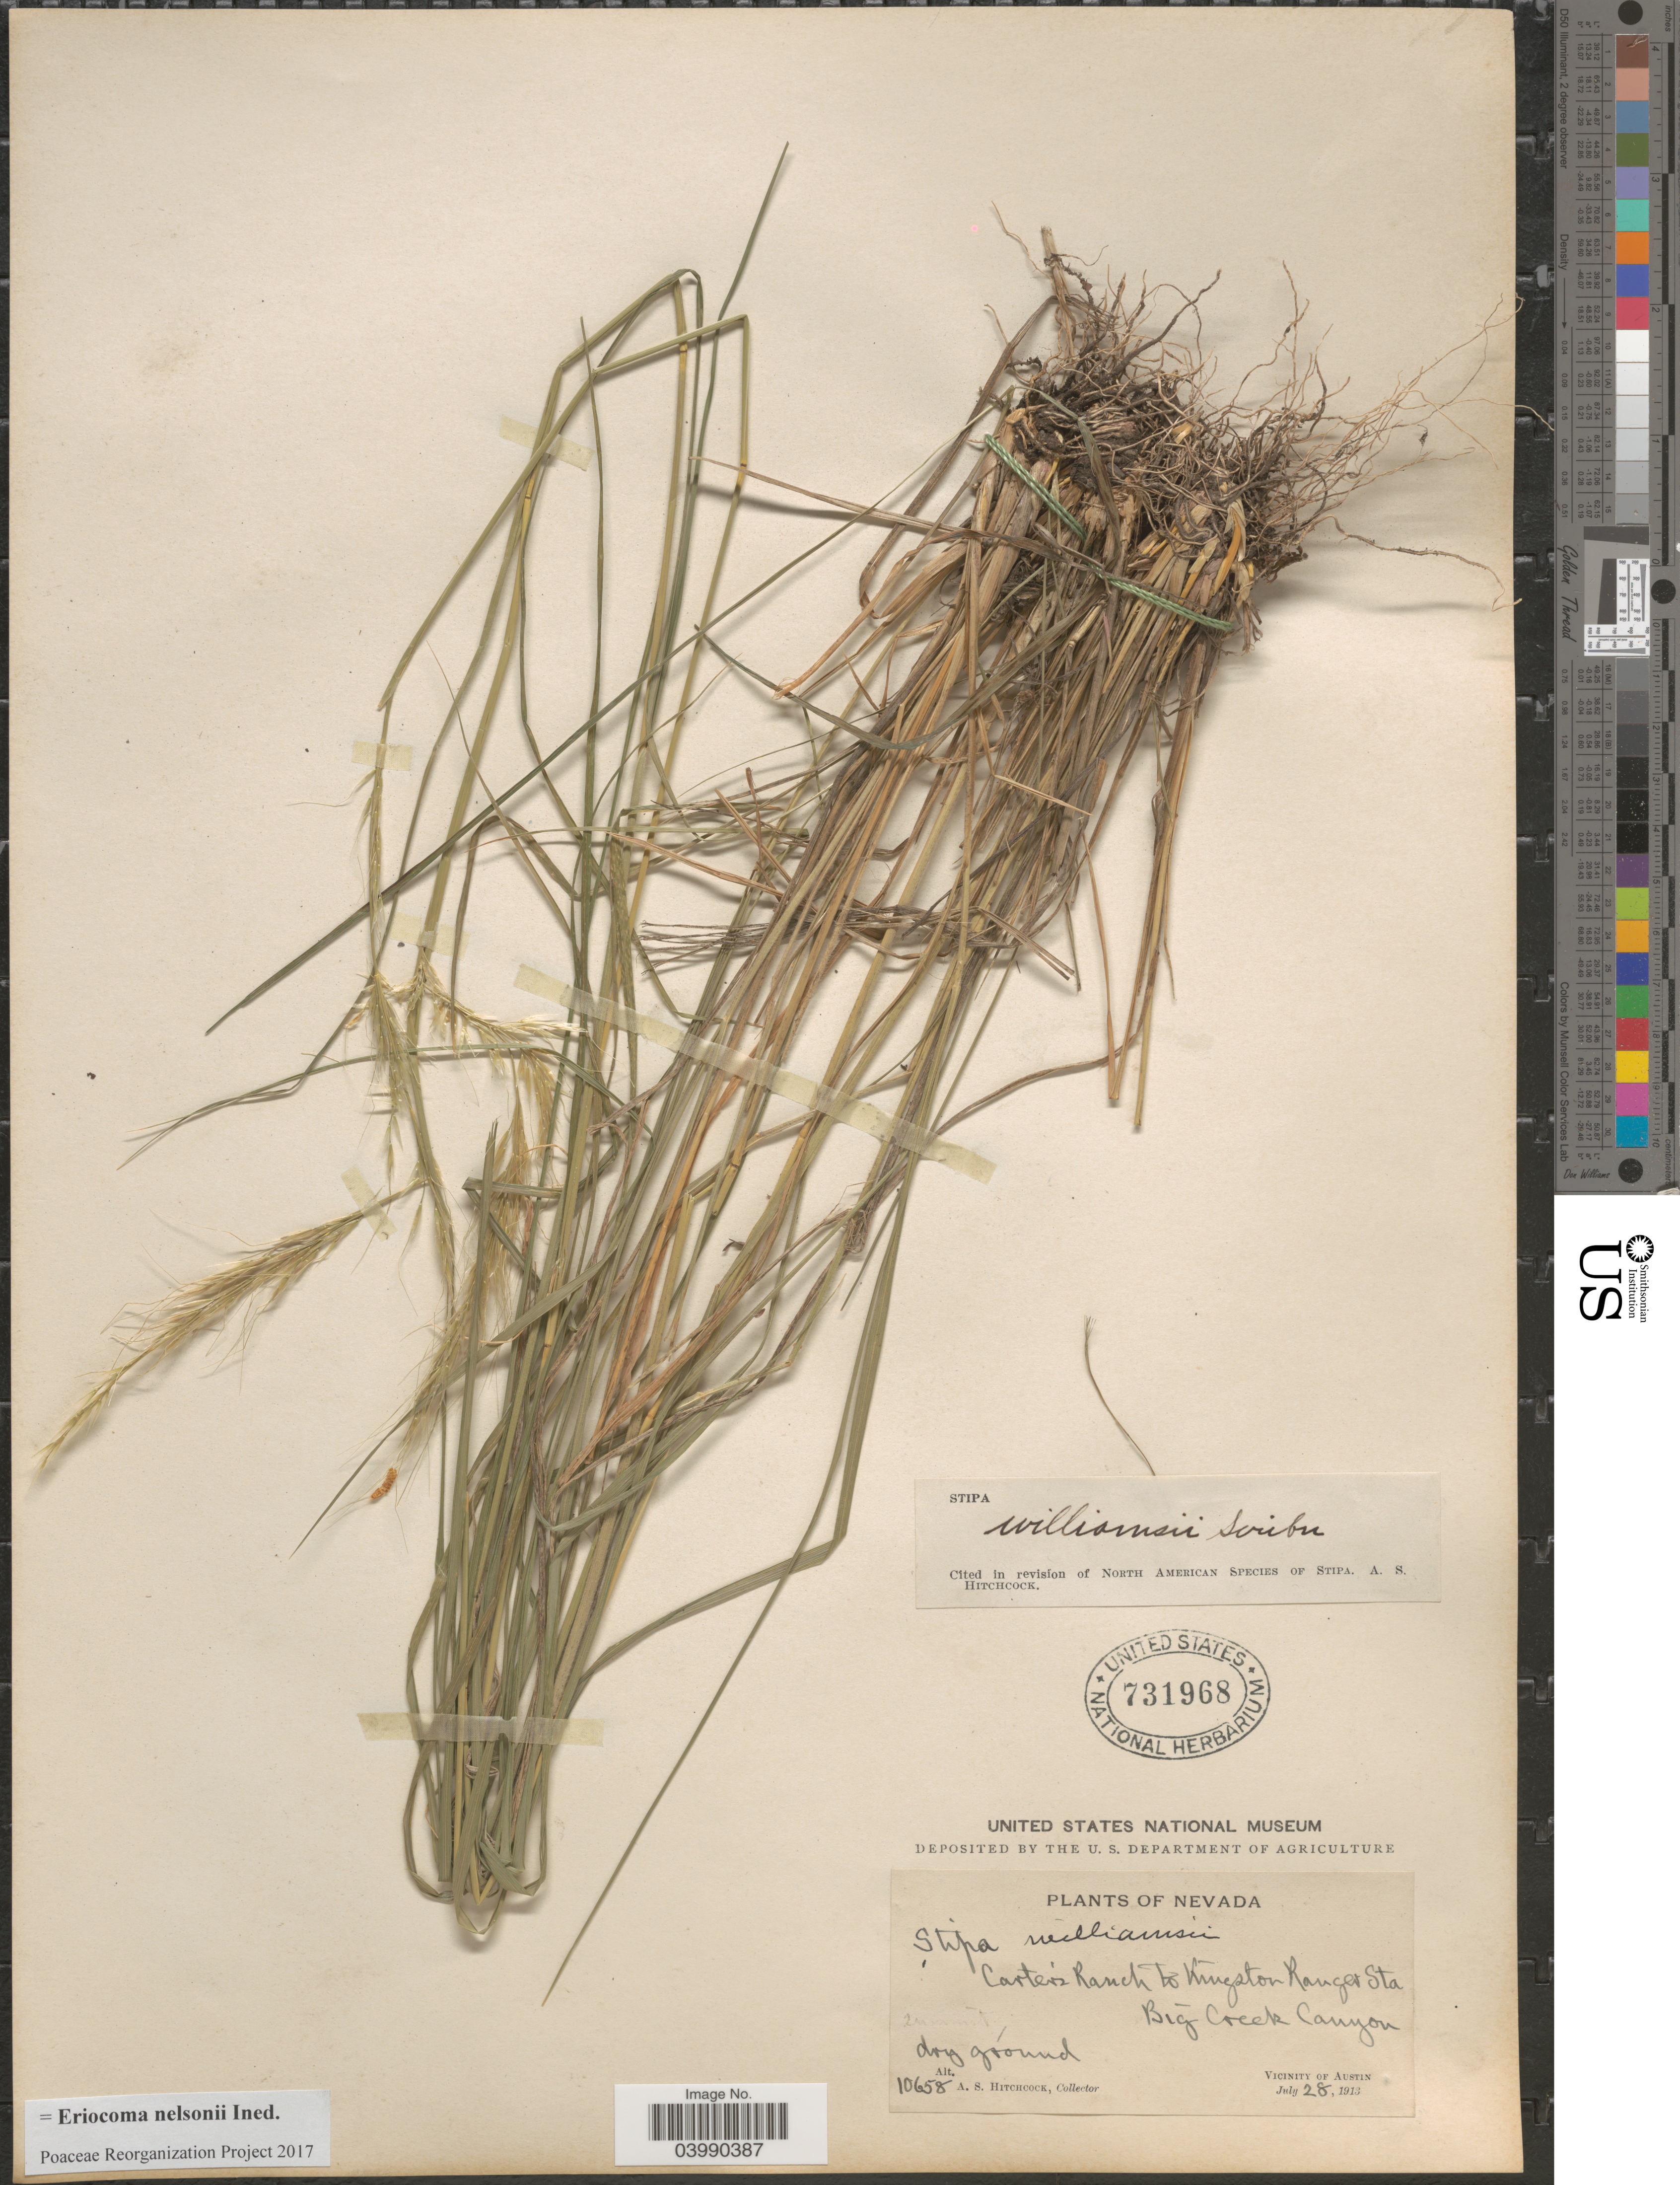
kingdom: Plantae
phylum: Tracheophyta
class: Liliopsida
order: Poales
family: Poaceae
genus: Eriocoma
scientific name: Eriocoma nelsonii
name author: (Scribn.) Romasch.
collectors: A. S. Hitchcock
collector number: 10658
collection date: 1913-07-28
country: United States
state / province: Nevada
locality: Carter's Ranch to Kingston Ranger Sta. Big Creek Canyon. Dry ground. Vicinity of Austin.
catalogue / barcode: US 731968